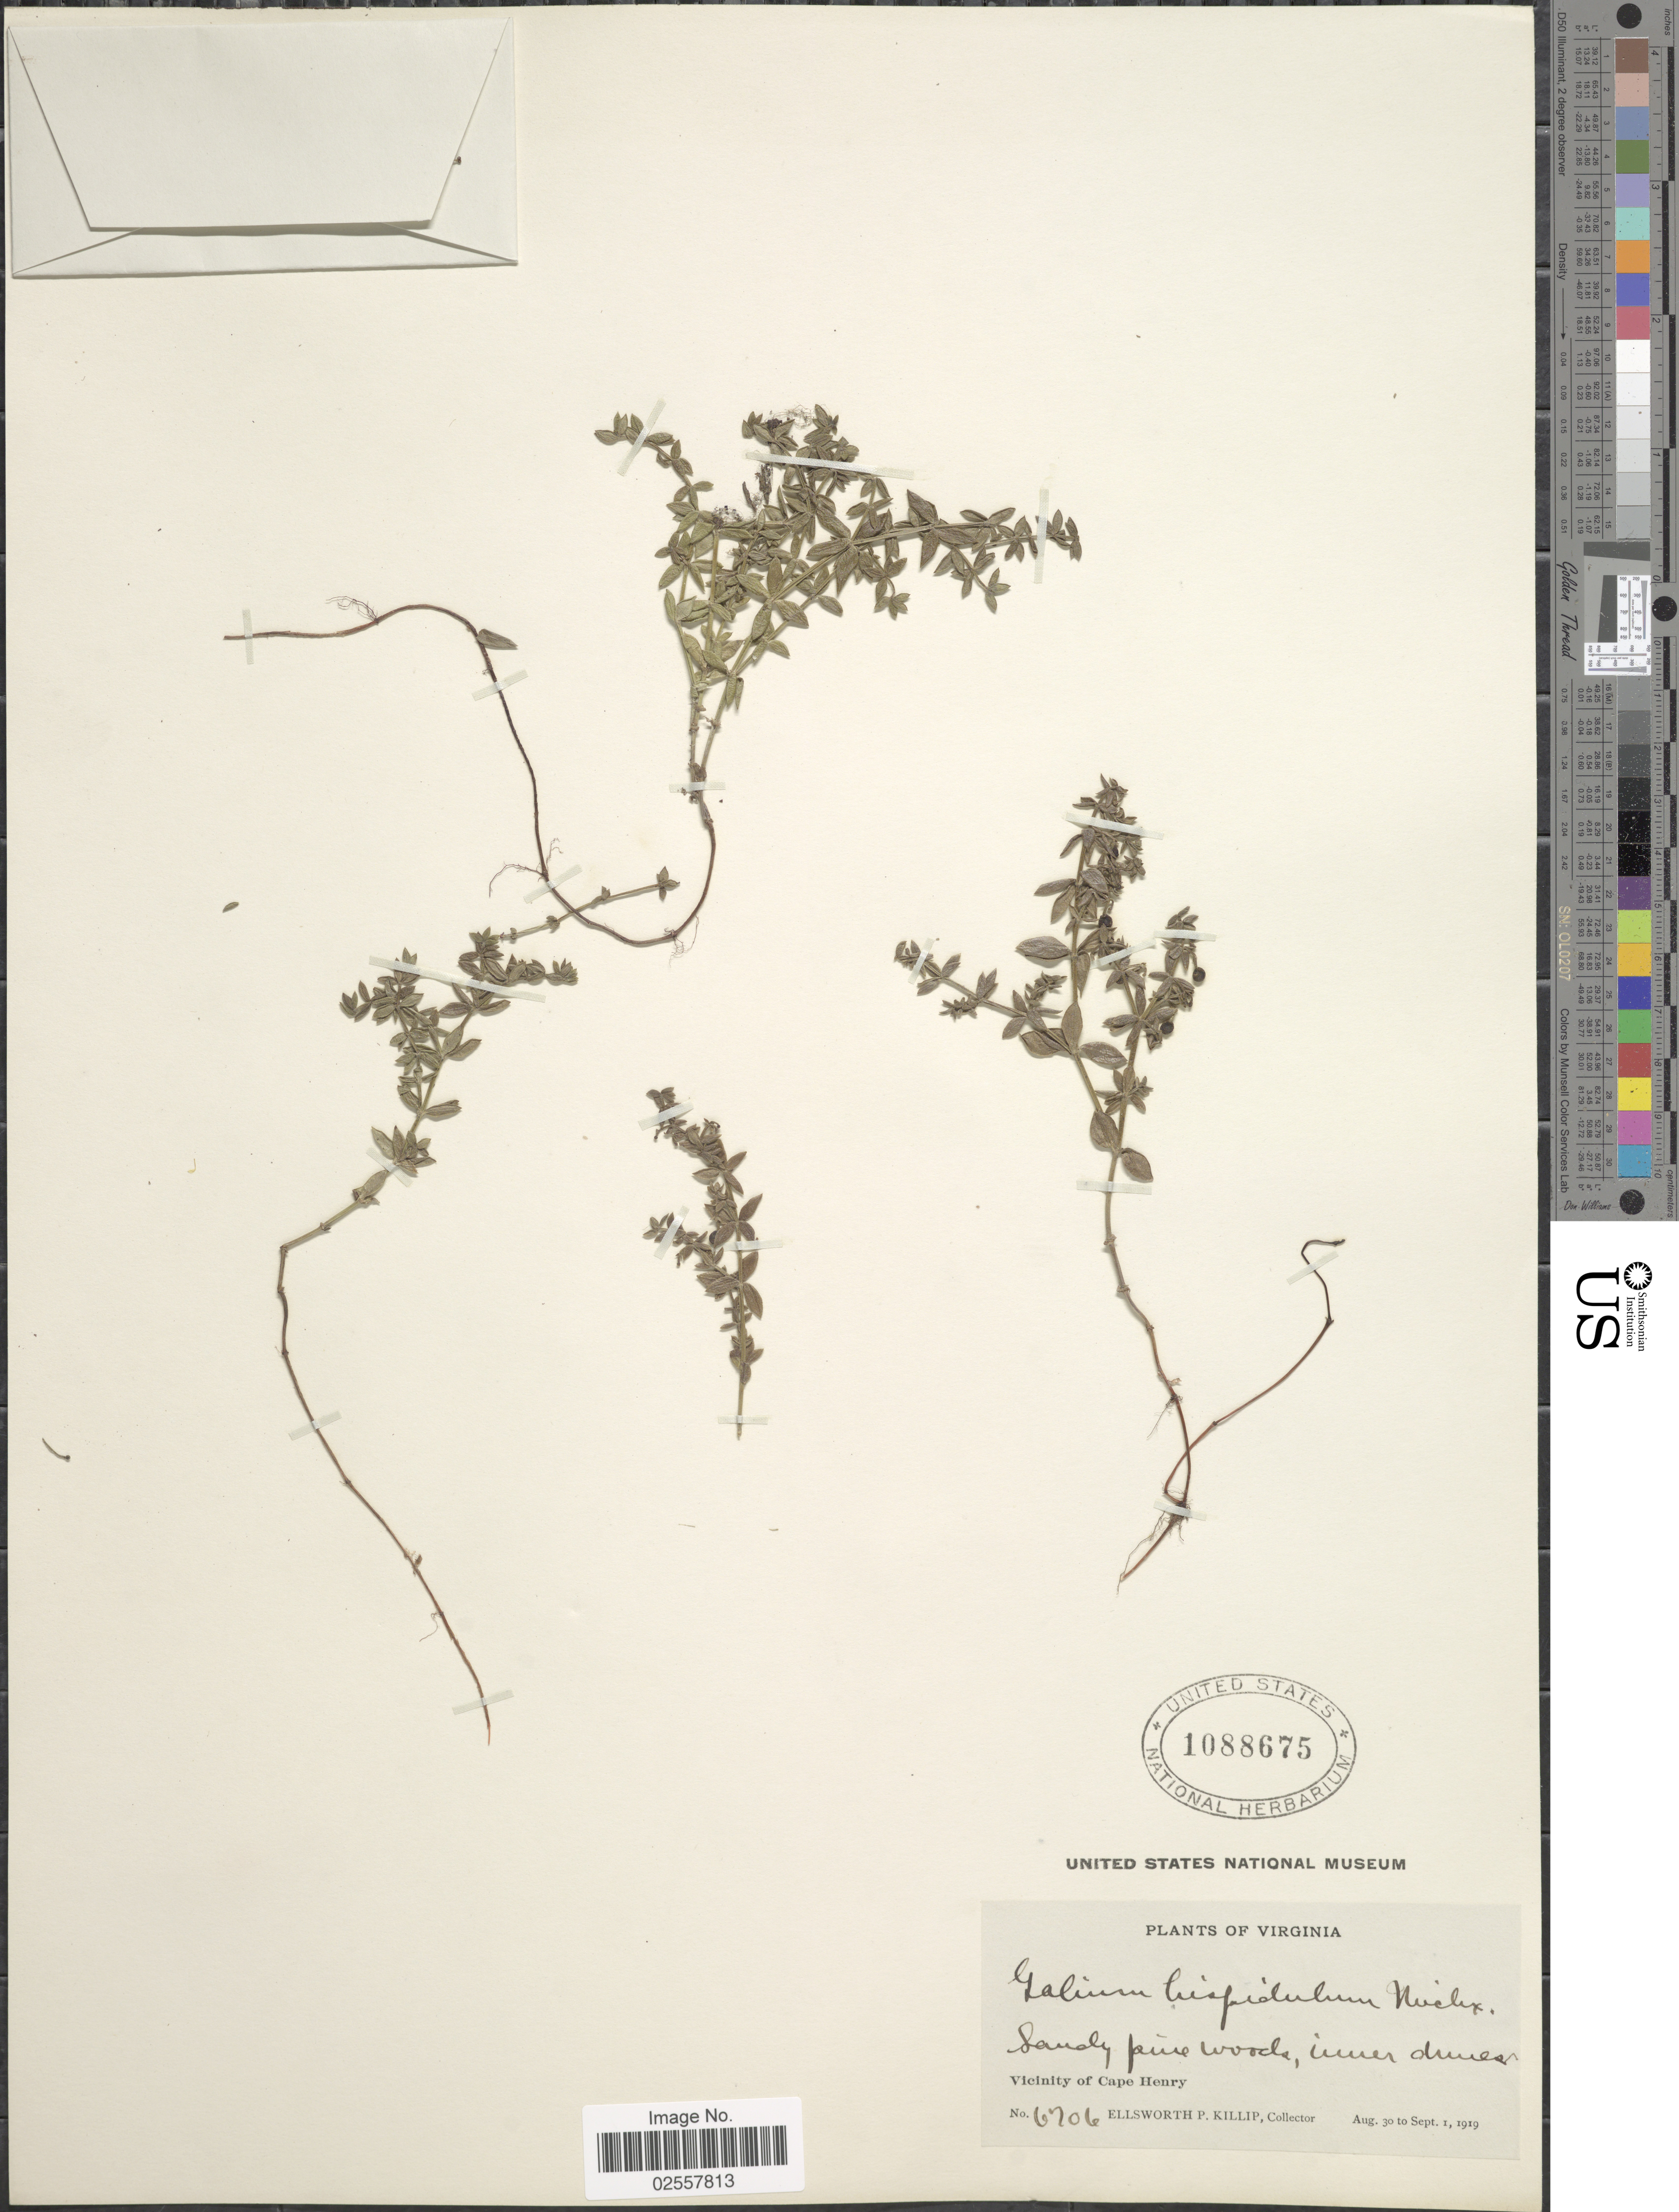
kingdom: Plantae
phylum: Tracheophyta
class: Magnoliopsida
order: Gentianales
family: Rubiaceae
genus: Galium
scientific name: Galium hispidulum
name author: Michx.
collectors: E. P. Killip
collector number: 6706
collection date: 1919-08-30/1919-09-01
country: United States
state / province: Virginia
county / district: City of Virginia Beach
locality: Sandy pine woods, inner dunes. Vicinity of Cape Henry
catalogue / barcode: US 1088675